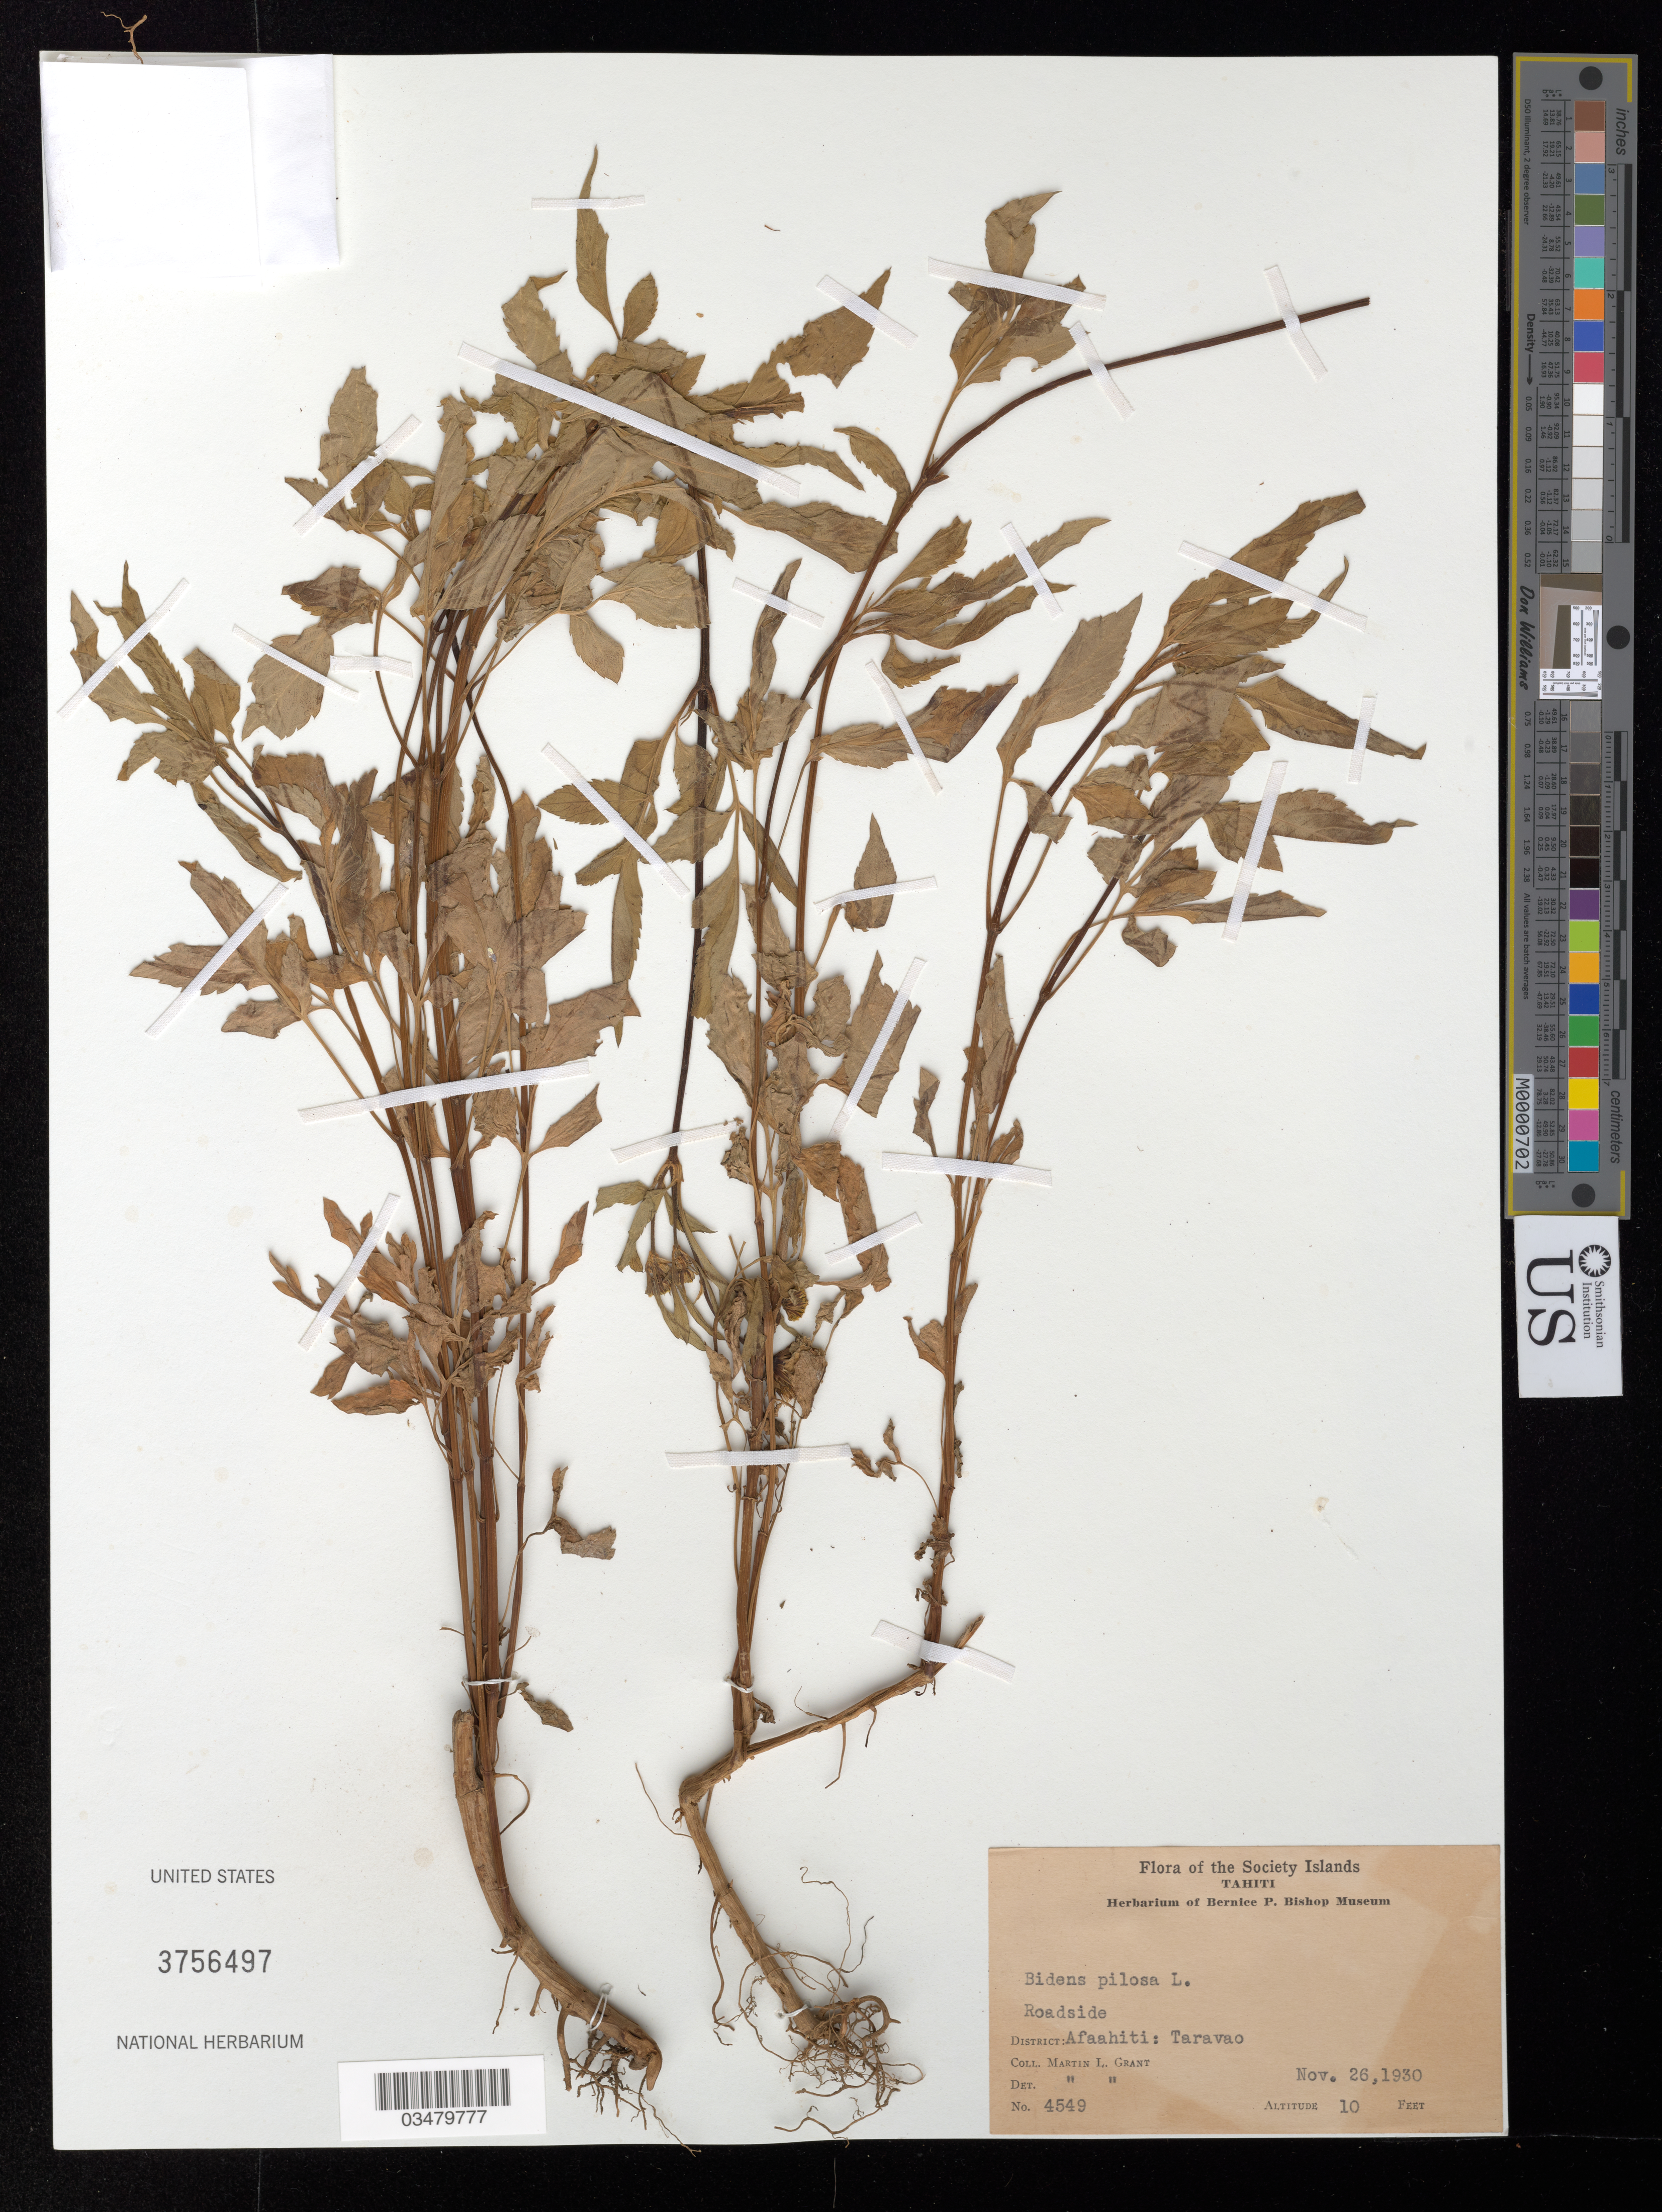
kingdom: Plantae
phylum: Tracheophyta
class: Magnoliopsida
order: Asterales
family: Asteraceae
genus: Bidens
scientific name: Bidens pilosa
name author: L.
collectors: M. L. Grant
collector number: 4549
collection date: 1930-11-26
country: French Polynesia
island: Tahiti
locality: Afaahiti: Tarvaao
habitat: Roadside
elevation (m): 3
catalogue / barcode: US 3756497